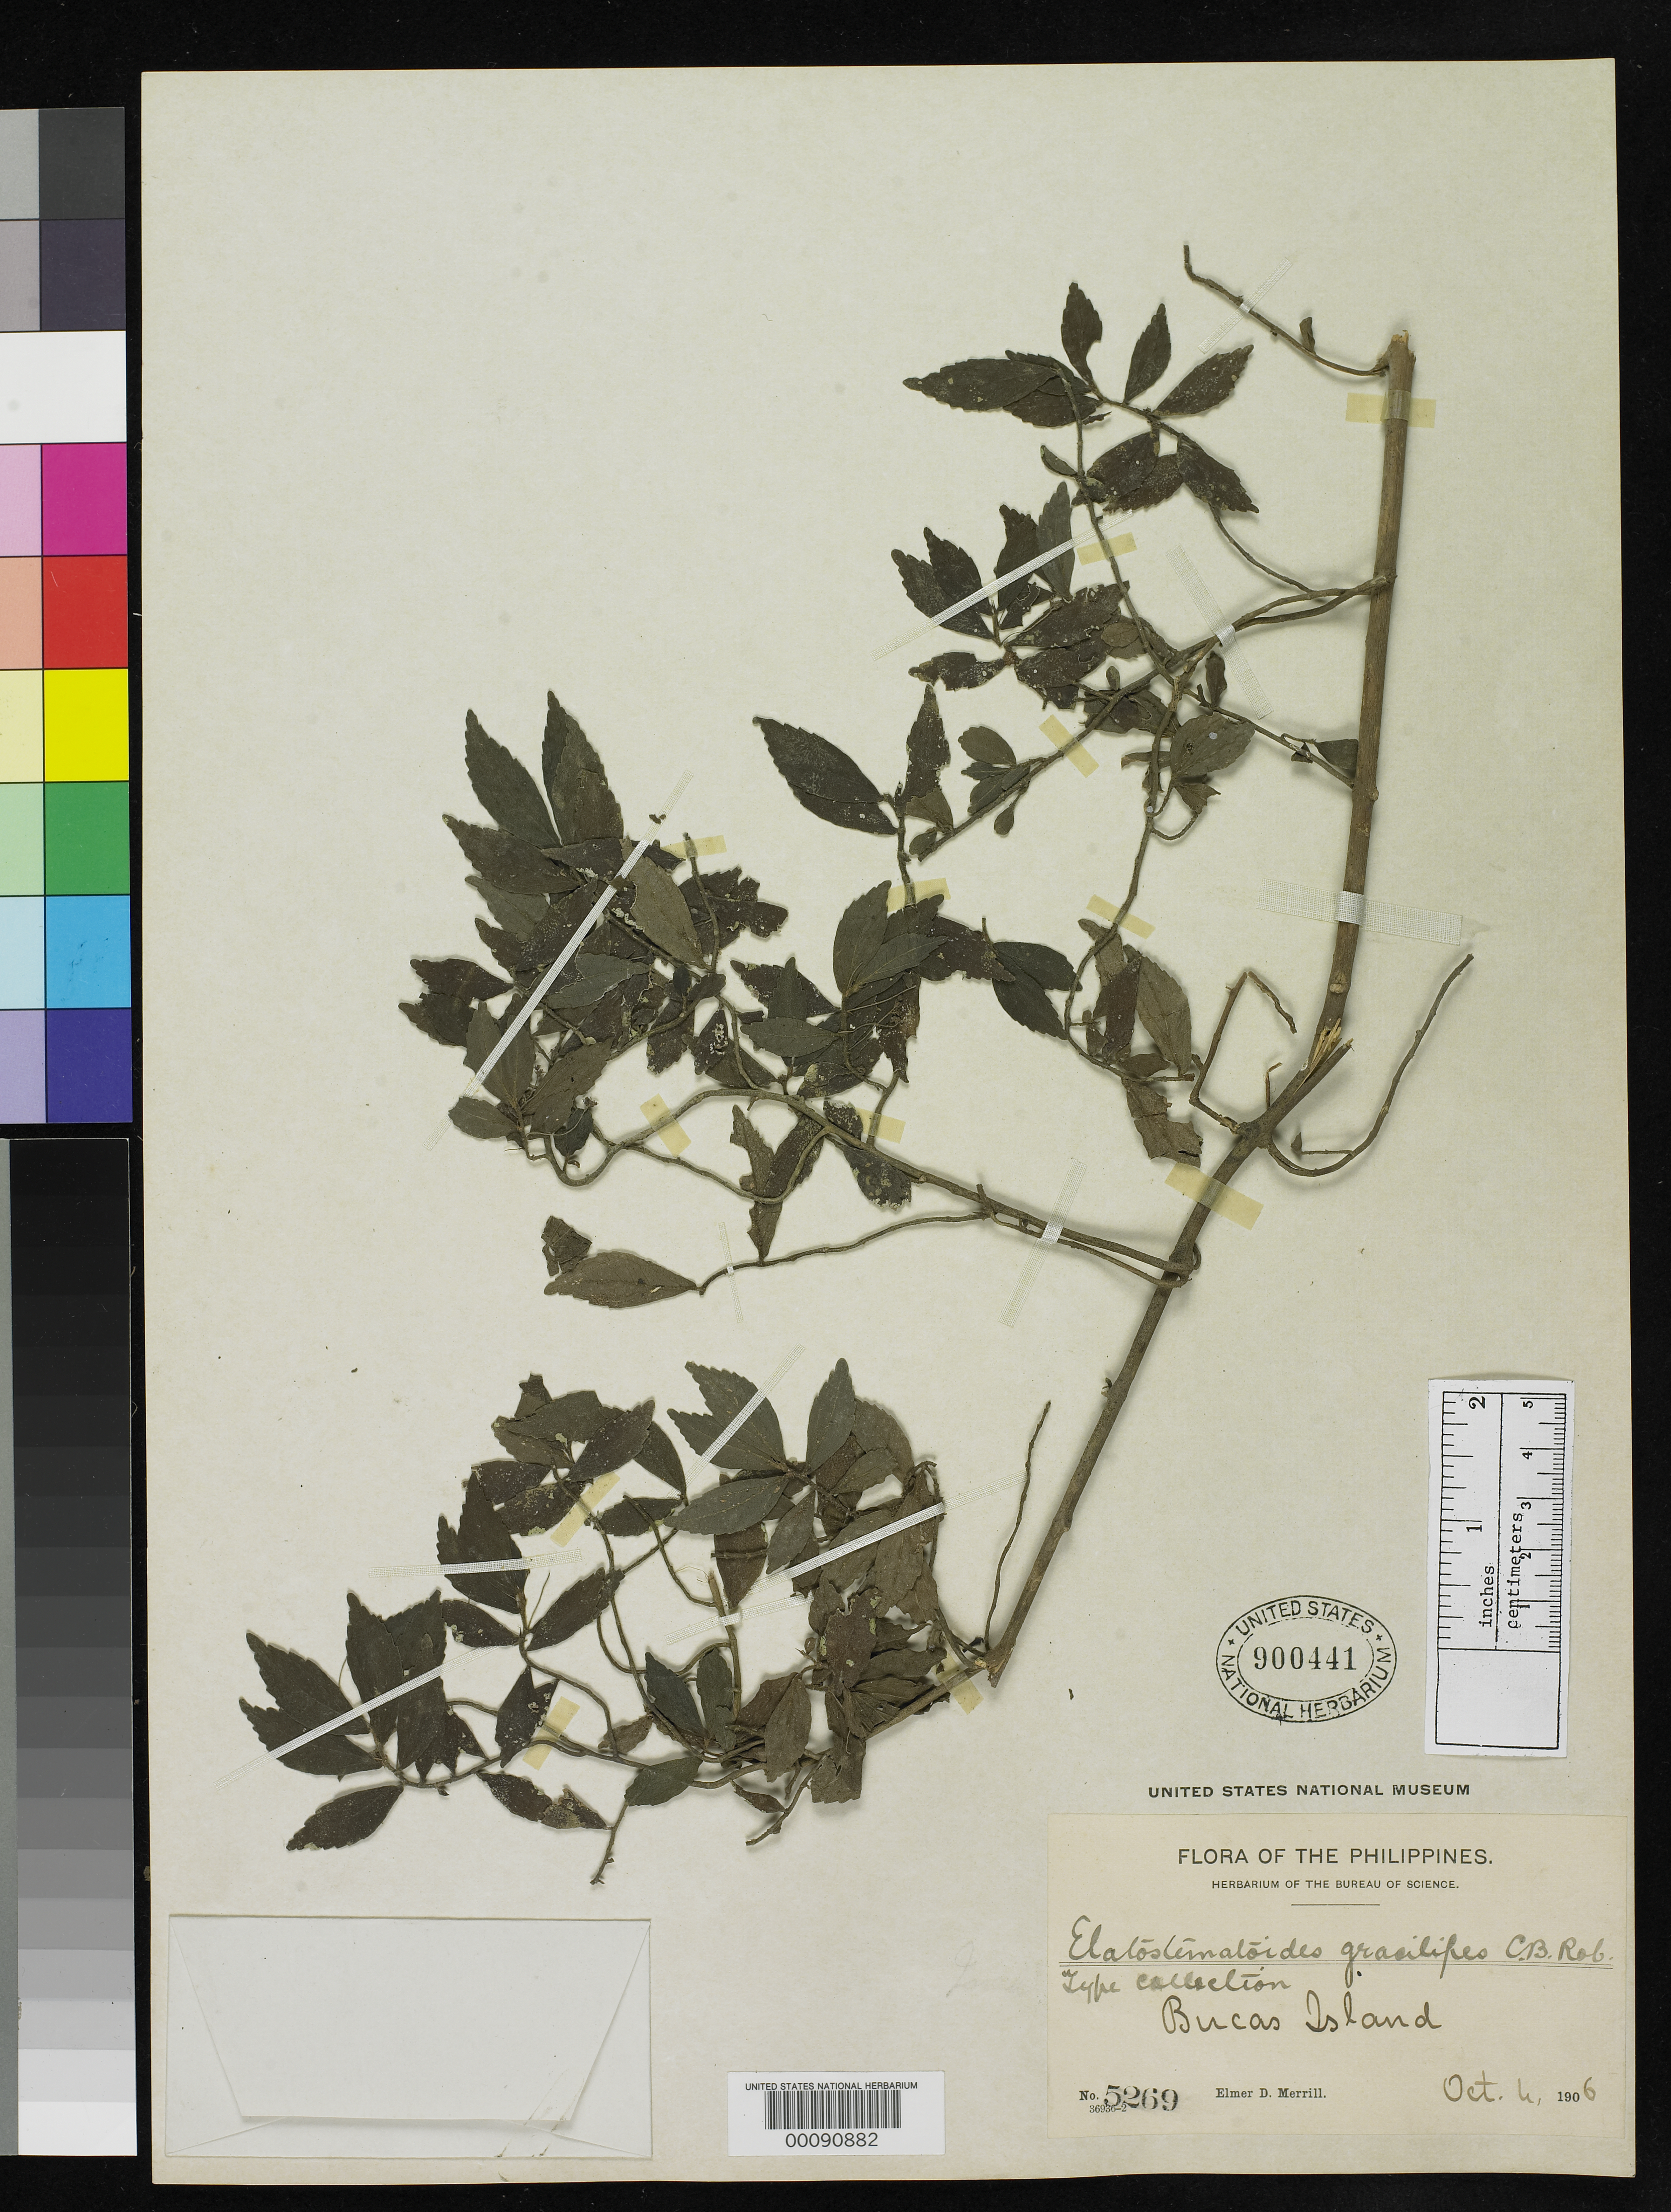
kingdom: Plantae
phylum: Tracheophyta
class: Magnoliopsida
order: Rosales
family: Urticaceae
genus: Elatostematoides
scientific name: Elatostematoides gracilipes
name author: C.B. Rob.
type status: Isotype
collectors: E. D. Merrill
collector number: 5269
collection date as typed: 06 Oct 1906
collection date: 1906-10-06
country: Philippines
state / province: Caraga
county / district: Surigao del Norte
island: Bucas Grande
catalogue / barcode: US 900441